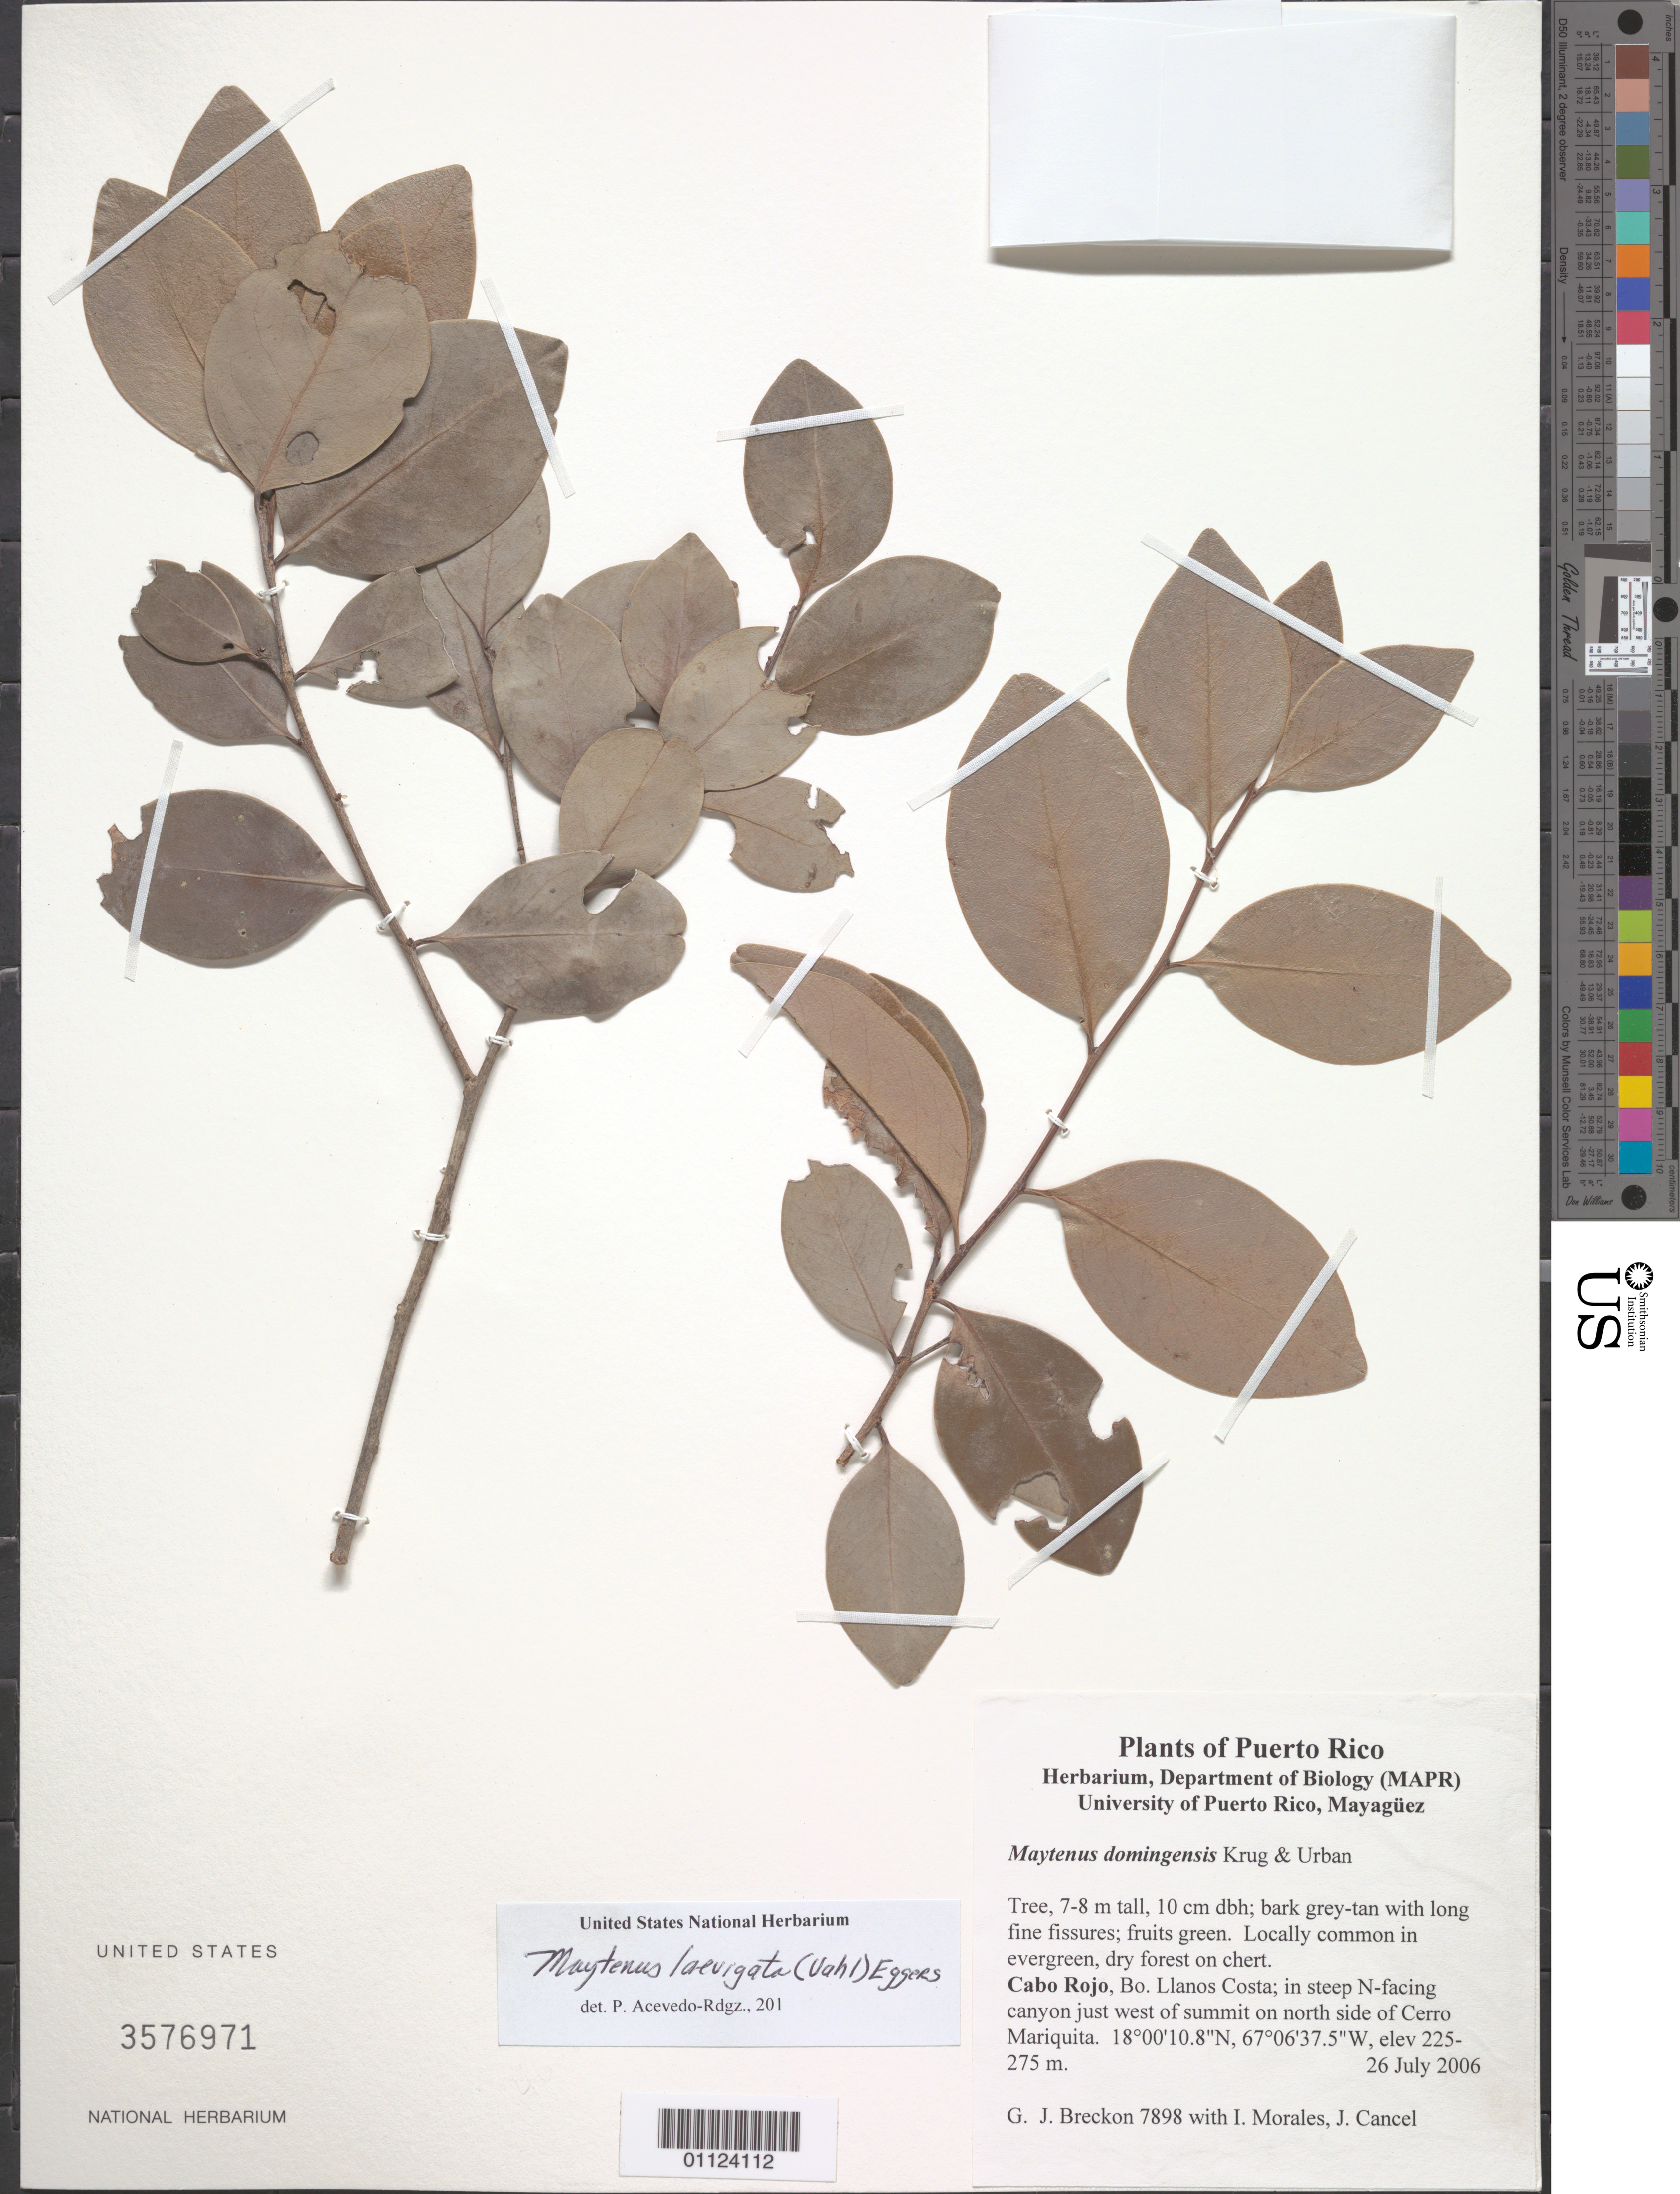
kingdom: Plantae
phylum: Tracheophyta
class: Magnoliopsida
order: Celastrales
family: Celastraceae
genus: Maytenus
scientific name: Maytenus laevigatus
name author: (Vahl) Griseb. ex Eggers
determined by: Acevedo-Rodríguez, P., (BOT), Smithsonian Institution - National Museum of Natural History (UNITED STATES)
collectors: G. Breckon, I. Morales & J. Cancel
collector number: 7898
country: Puerto Rico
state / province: Cabo Rojo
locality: Bo. Llanos Costa; canyon just W of summit on N side of Cerro Mariquito.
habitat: In steep N-facing canyon. Locally common in evergreen, dry forest on chert.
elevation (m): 225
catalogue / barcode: US 3576971